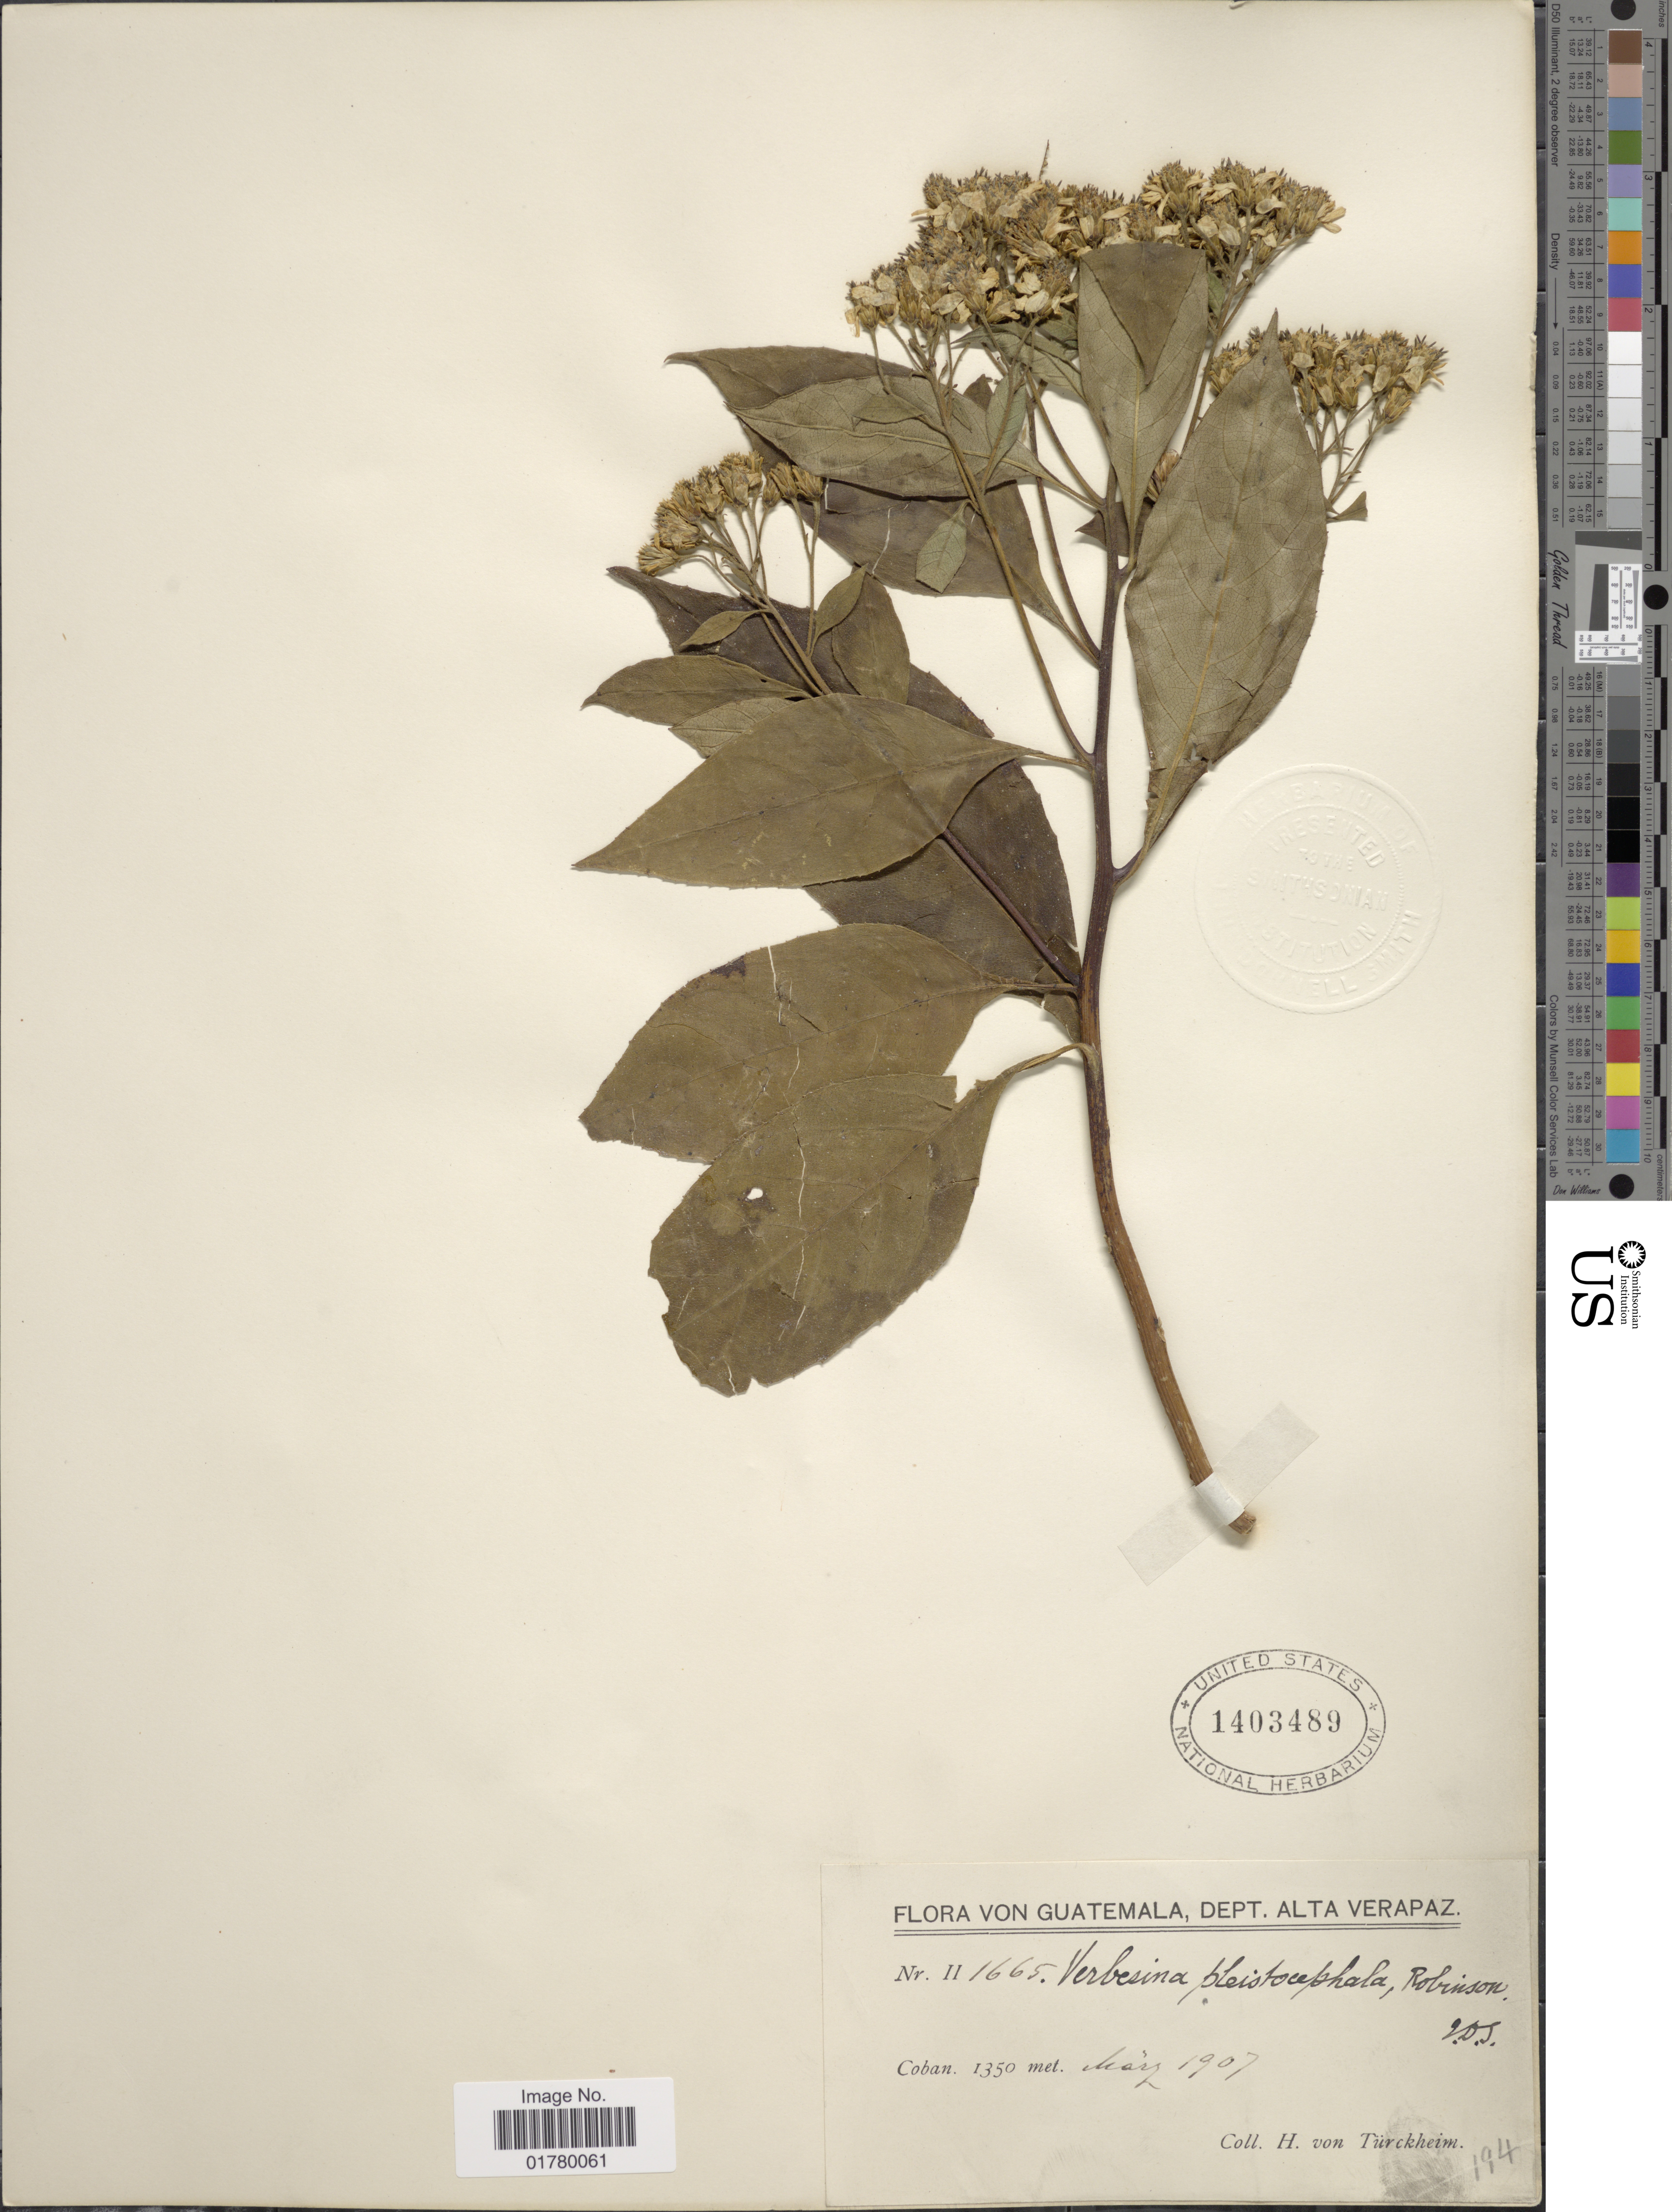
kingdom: Plantae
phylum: Tracheophyta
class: Magnoliopsida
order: Asterales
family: Asteraceae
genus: Verbesina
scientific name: Verbesina pleistocephala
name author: (Donn. Sm.) B.L. Rob.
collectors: H. von Türckheim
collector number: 1665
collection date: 1907-03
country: Guatemala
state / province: Alta Verapaz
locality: Coban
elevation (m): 1350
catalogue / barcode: US 1403489